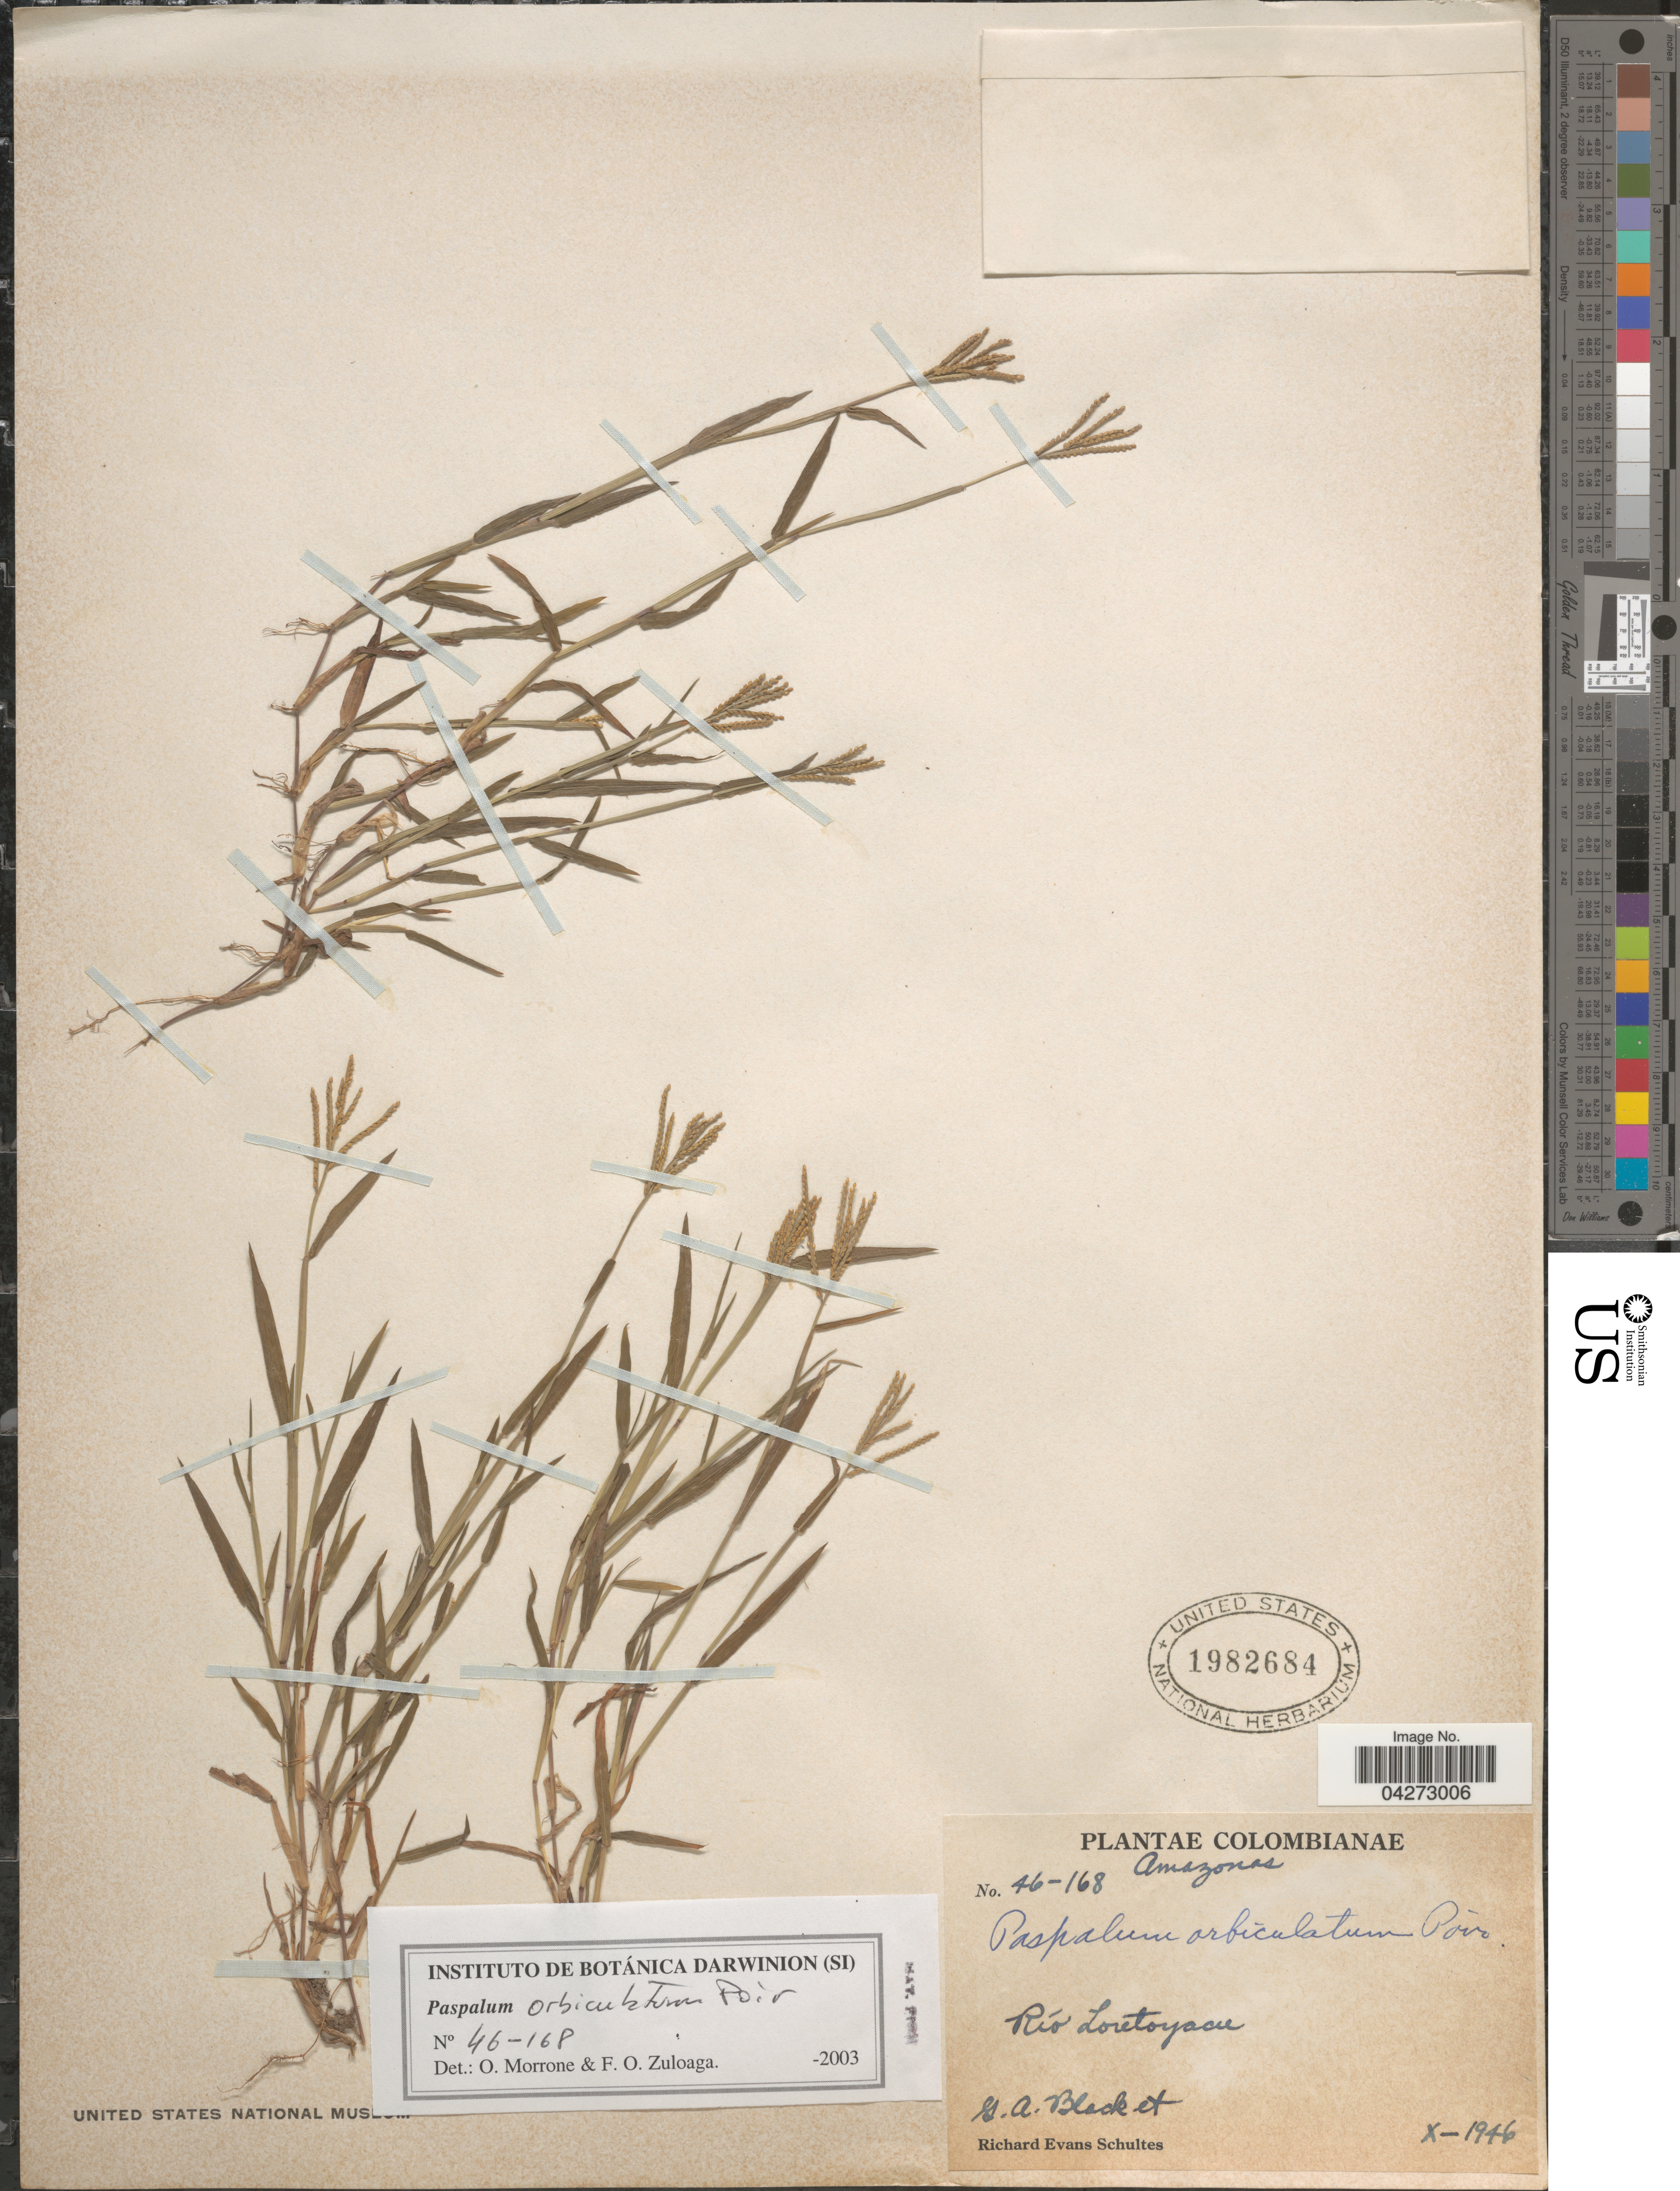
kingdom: Plantae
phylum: Tracheophyta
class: Liliopsida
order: Poales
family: Poaceae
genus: Paspalum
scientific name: Paspalum orbiculatum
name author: Poir.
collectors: G. A. Black & R. E. Schultes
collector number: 46-168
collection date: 1946-10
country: Colombia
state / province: Amazônas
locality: Río Loretoyacu.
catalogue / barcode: US 1982684